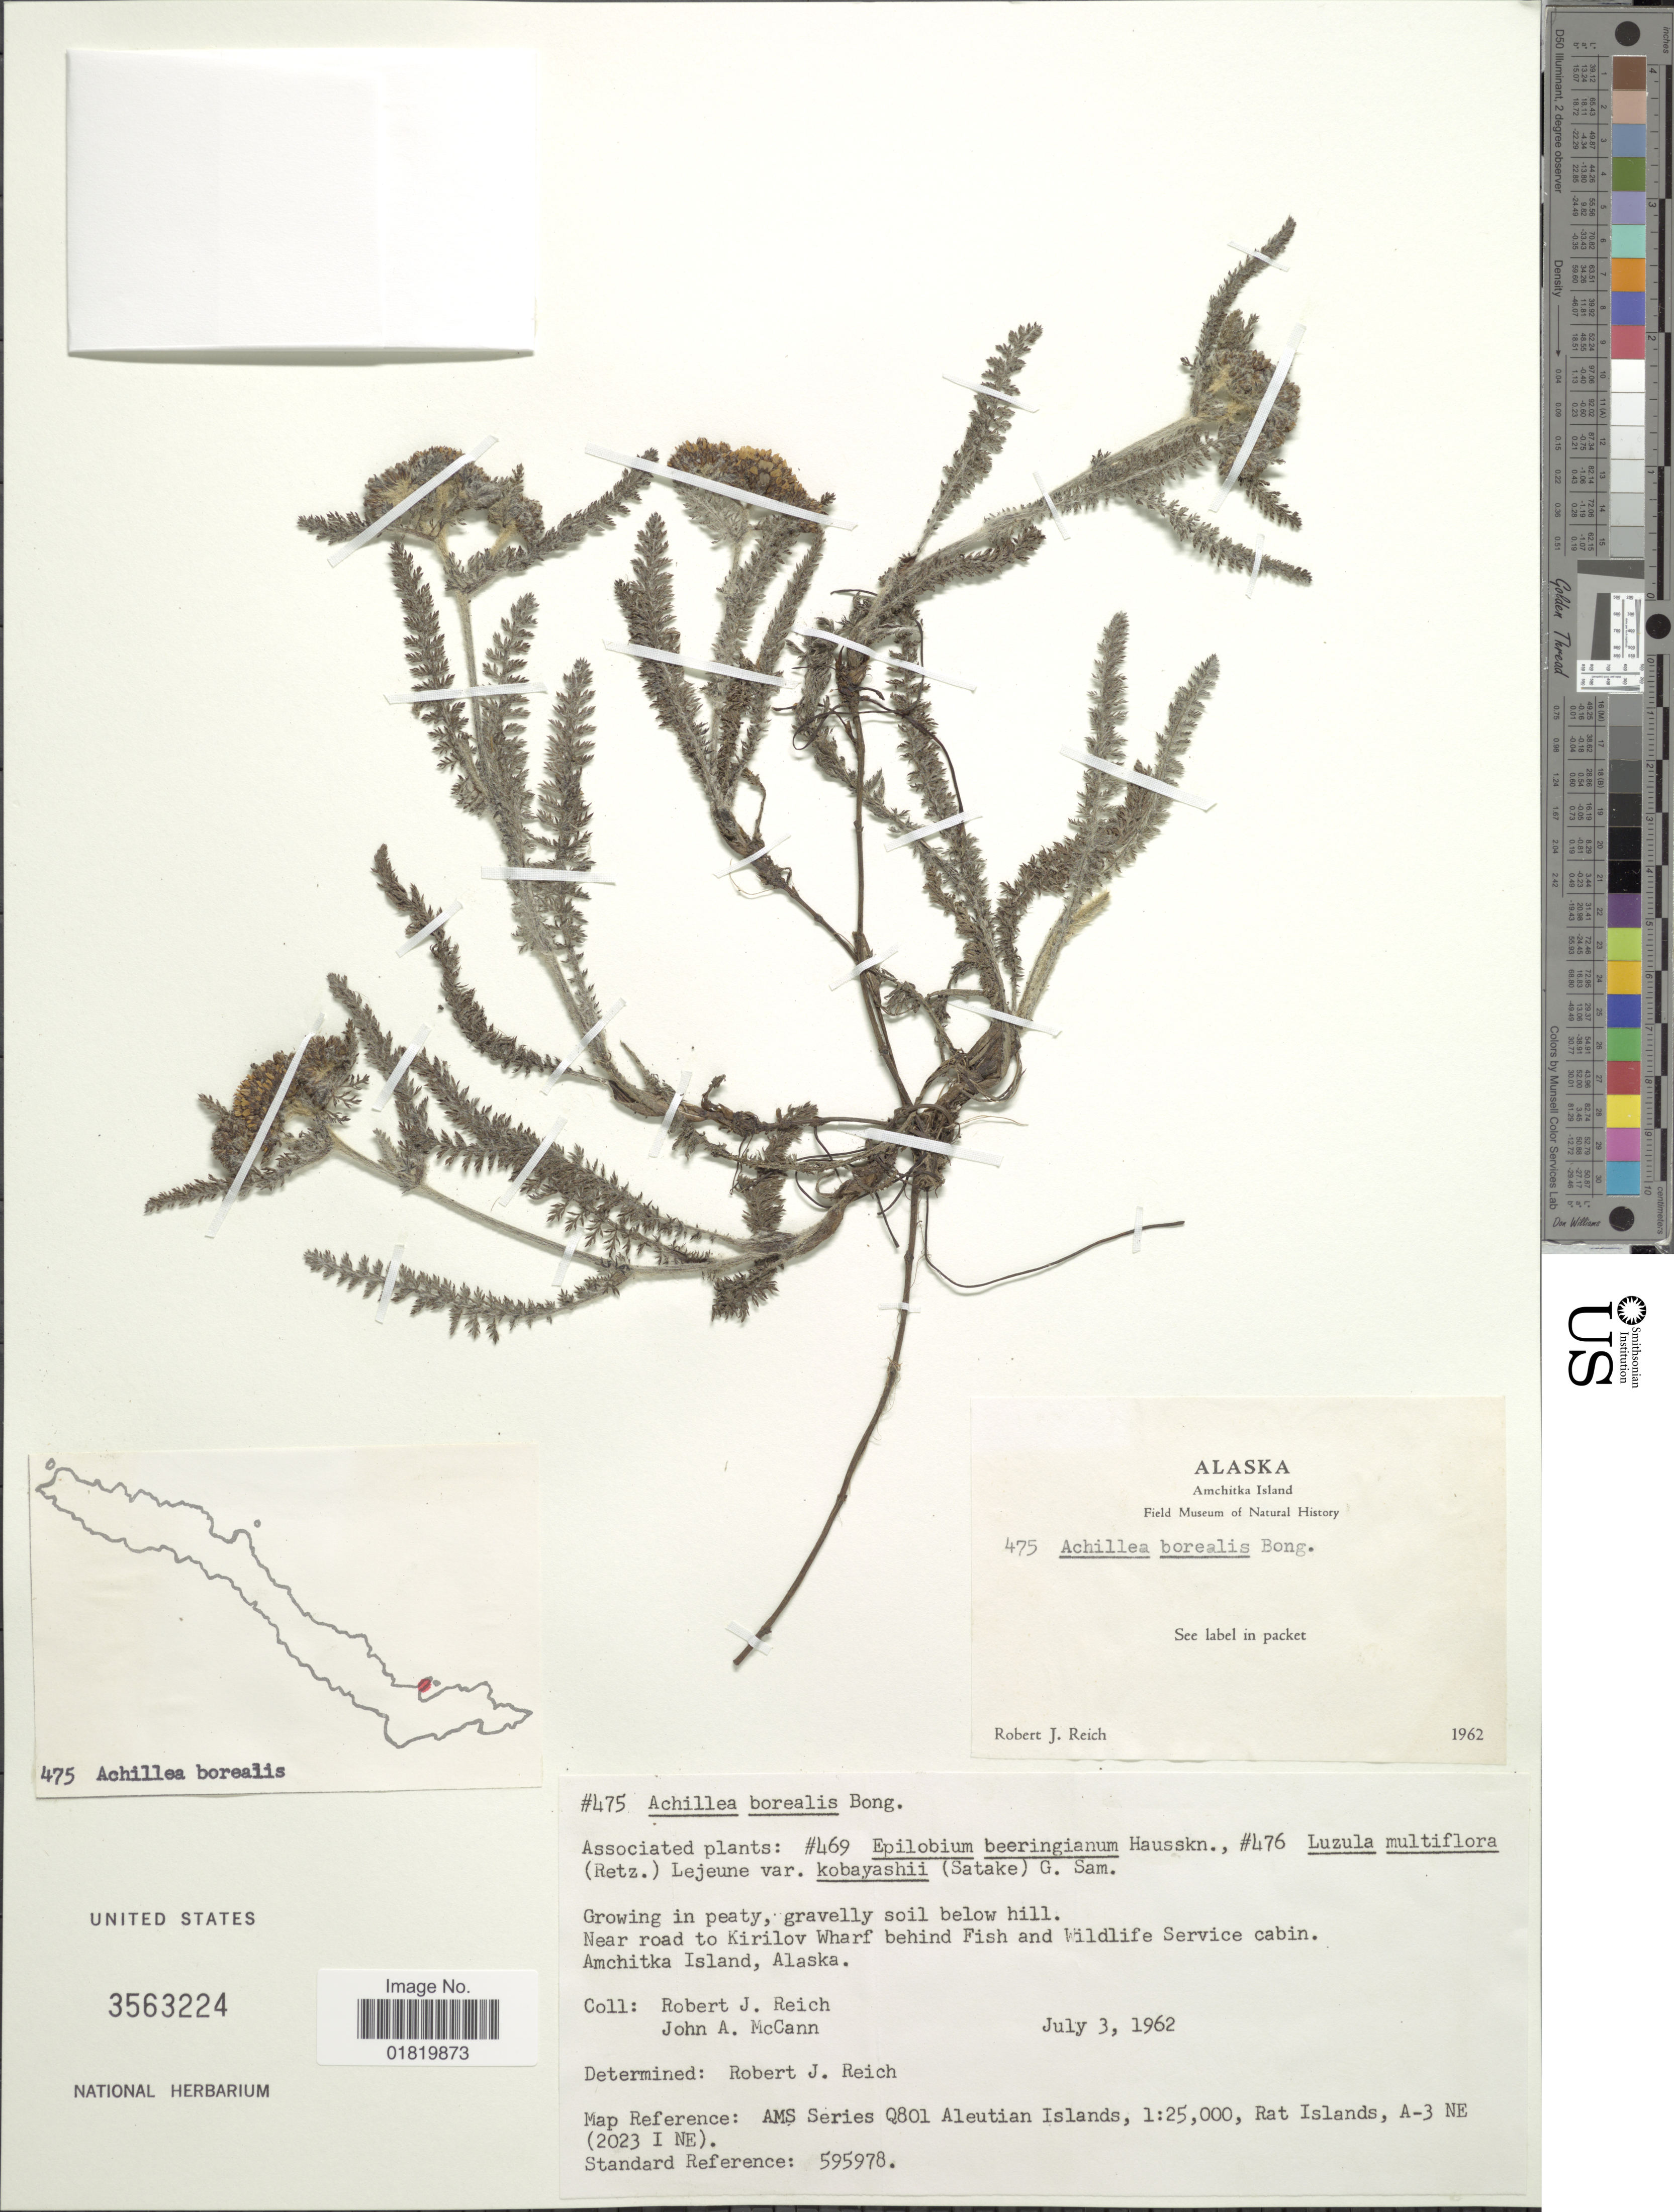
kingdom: Plantae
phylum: Tracheophyta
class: Magnoliopsida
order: Asterales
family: Asteraceae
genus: Achillea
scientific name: Achillea borealis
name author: Bong.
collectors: R. Reich & J. A. McCann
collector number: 475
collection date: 1962-07-03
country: United States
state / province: Alaska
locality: Growing in peaty, gravelly soil below hill. Near road to Kirilov Wharf behind Fish and Wildlife Service cabin. Amchitka Island, Alaska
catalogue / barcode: US 3563224